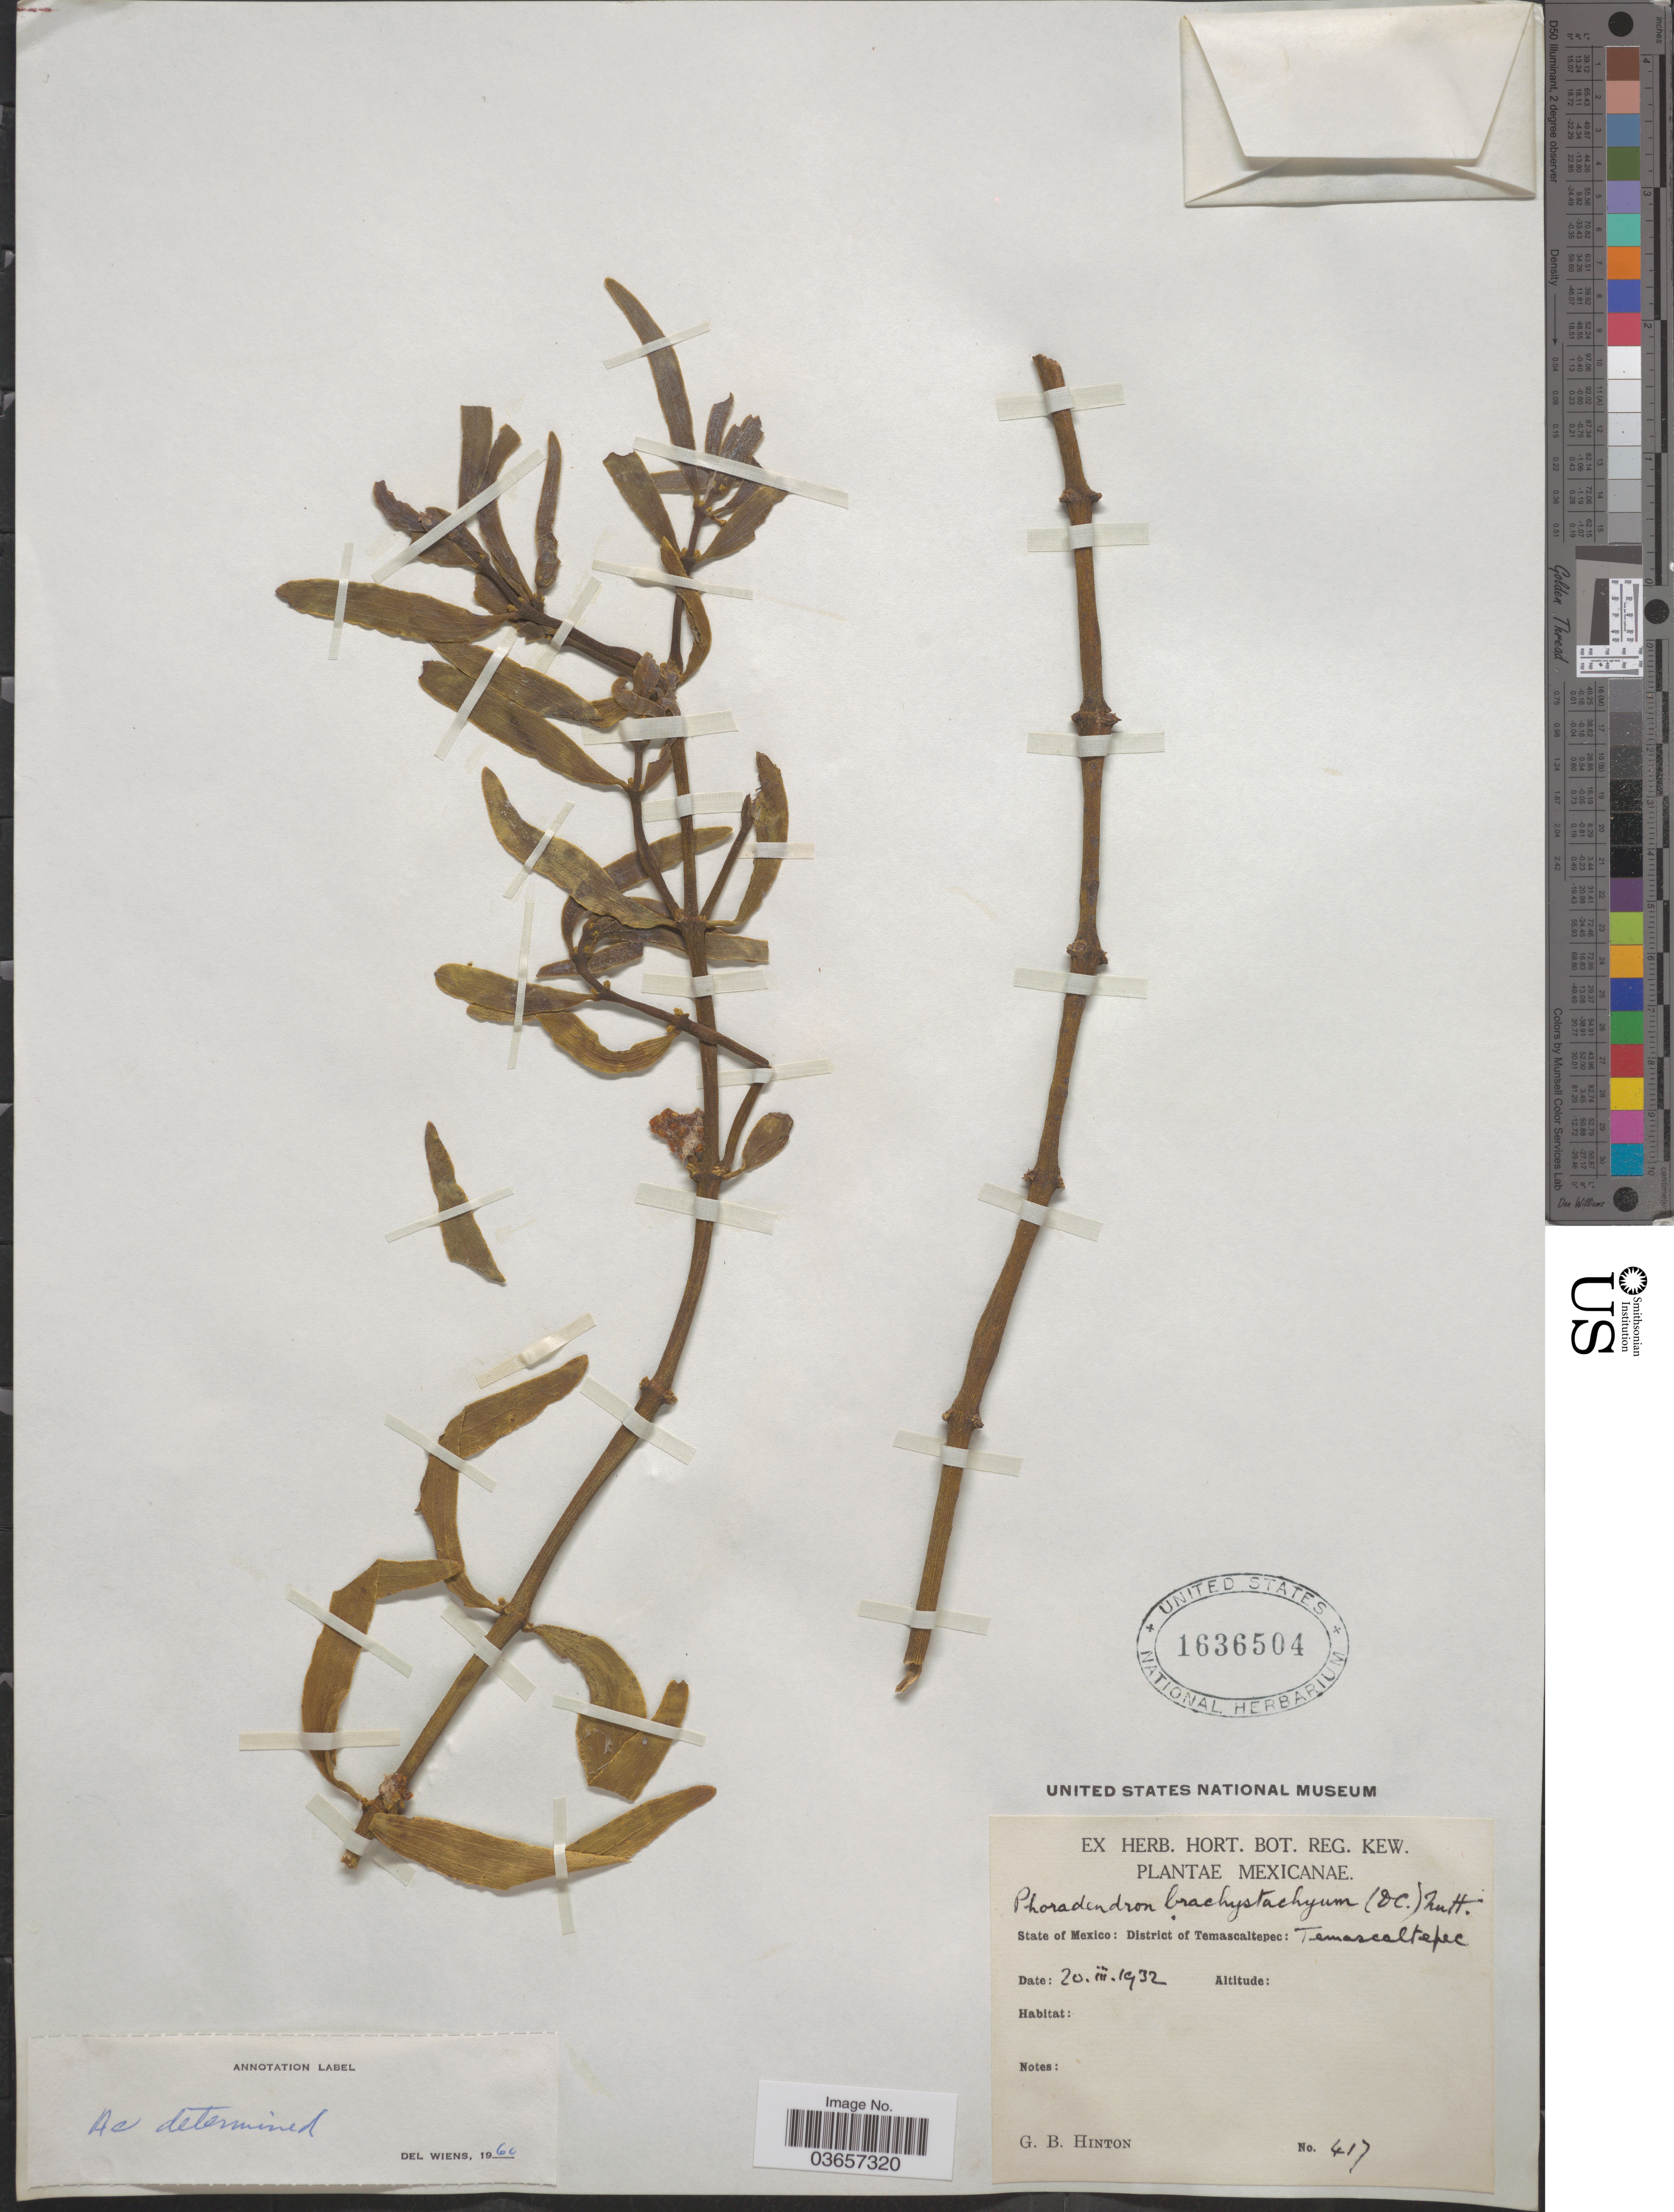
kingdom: Plantae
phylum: Tracheophyta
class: Magnoliopsida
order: Santalales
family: Viscaceae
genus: Phoradendron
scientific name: Phoradendron brachystachyum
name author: (DC.) Oliv.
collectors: G. B. Hinton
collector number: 417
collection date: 1932-03-20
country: Mexico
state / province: México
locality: District of Temascaltepec: Temascaltepec.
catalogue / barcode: US 1636504